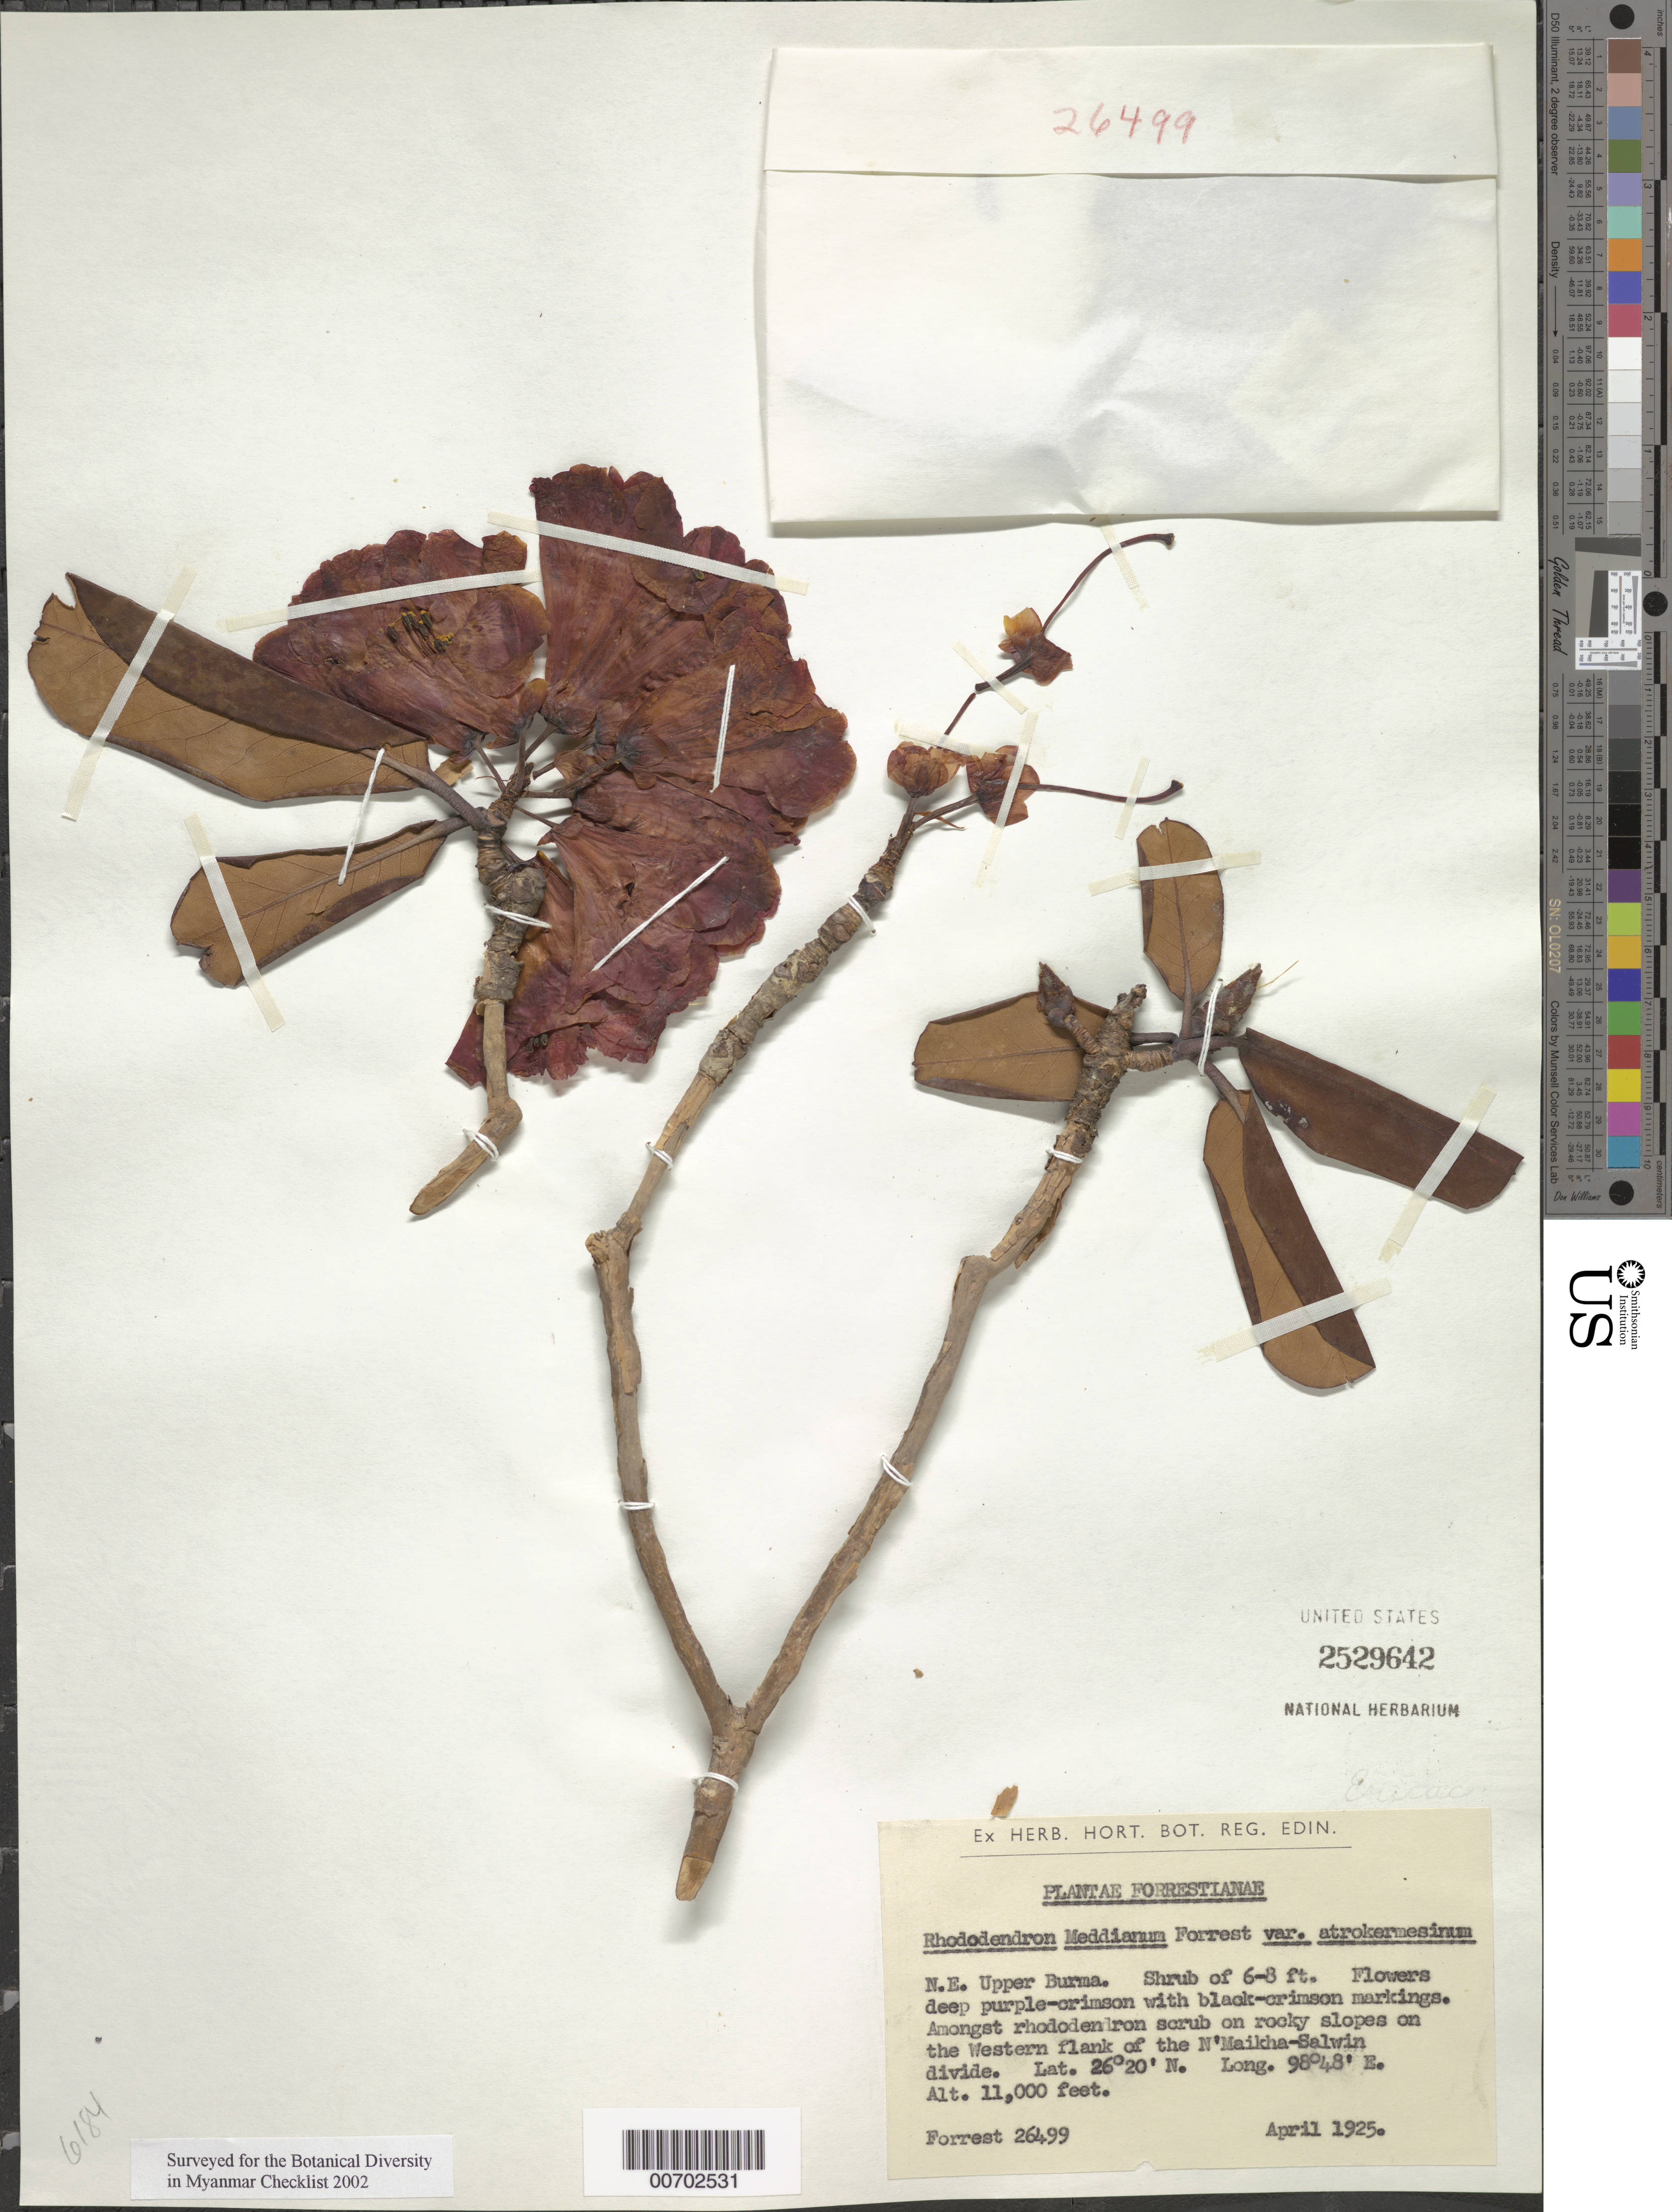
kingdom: Plantae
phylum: Tracheophyta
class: Magnoliopsida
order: Ericales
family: Ericaceae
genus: Rhododendron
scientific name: Rhododendron meddianum var. atrokermesinum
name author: Tagg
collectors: G. Forrest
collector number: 26499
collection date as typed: Apr 1925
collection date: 1925-04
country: Myanmar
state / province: Kachin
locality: N'Maikha-Salwin Divide, W flank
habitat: Among Rhododendron scrub on rocky slopes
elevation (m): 3353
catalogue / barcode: US 2529642